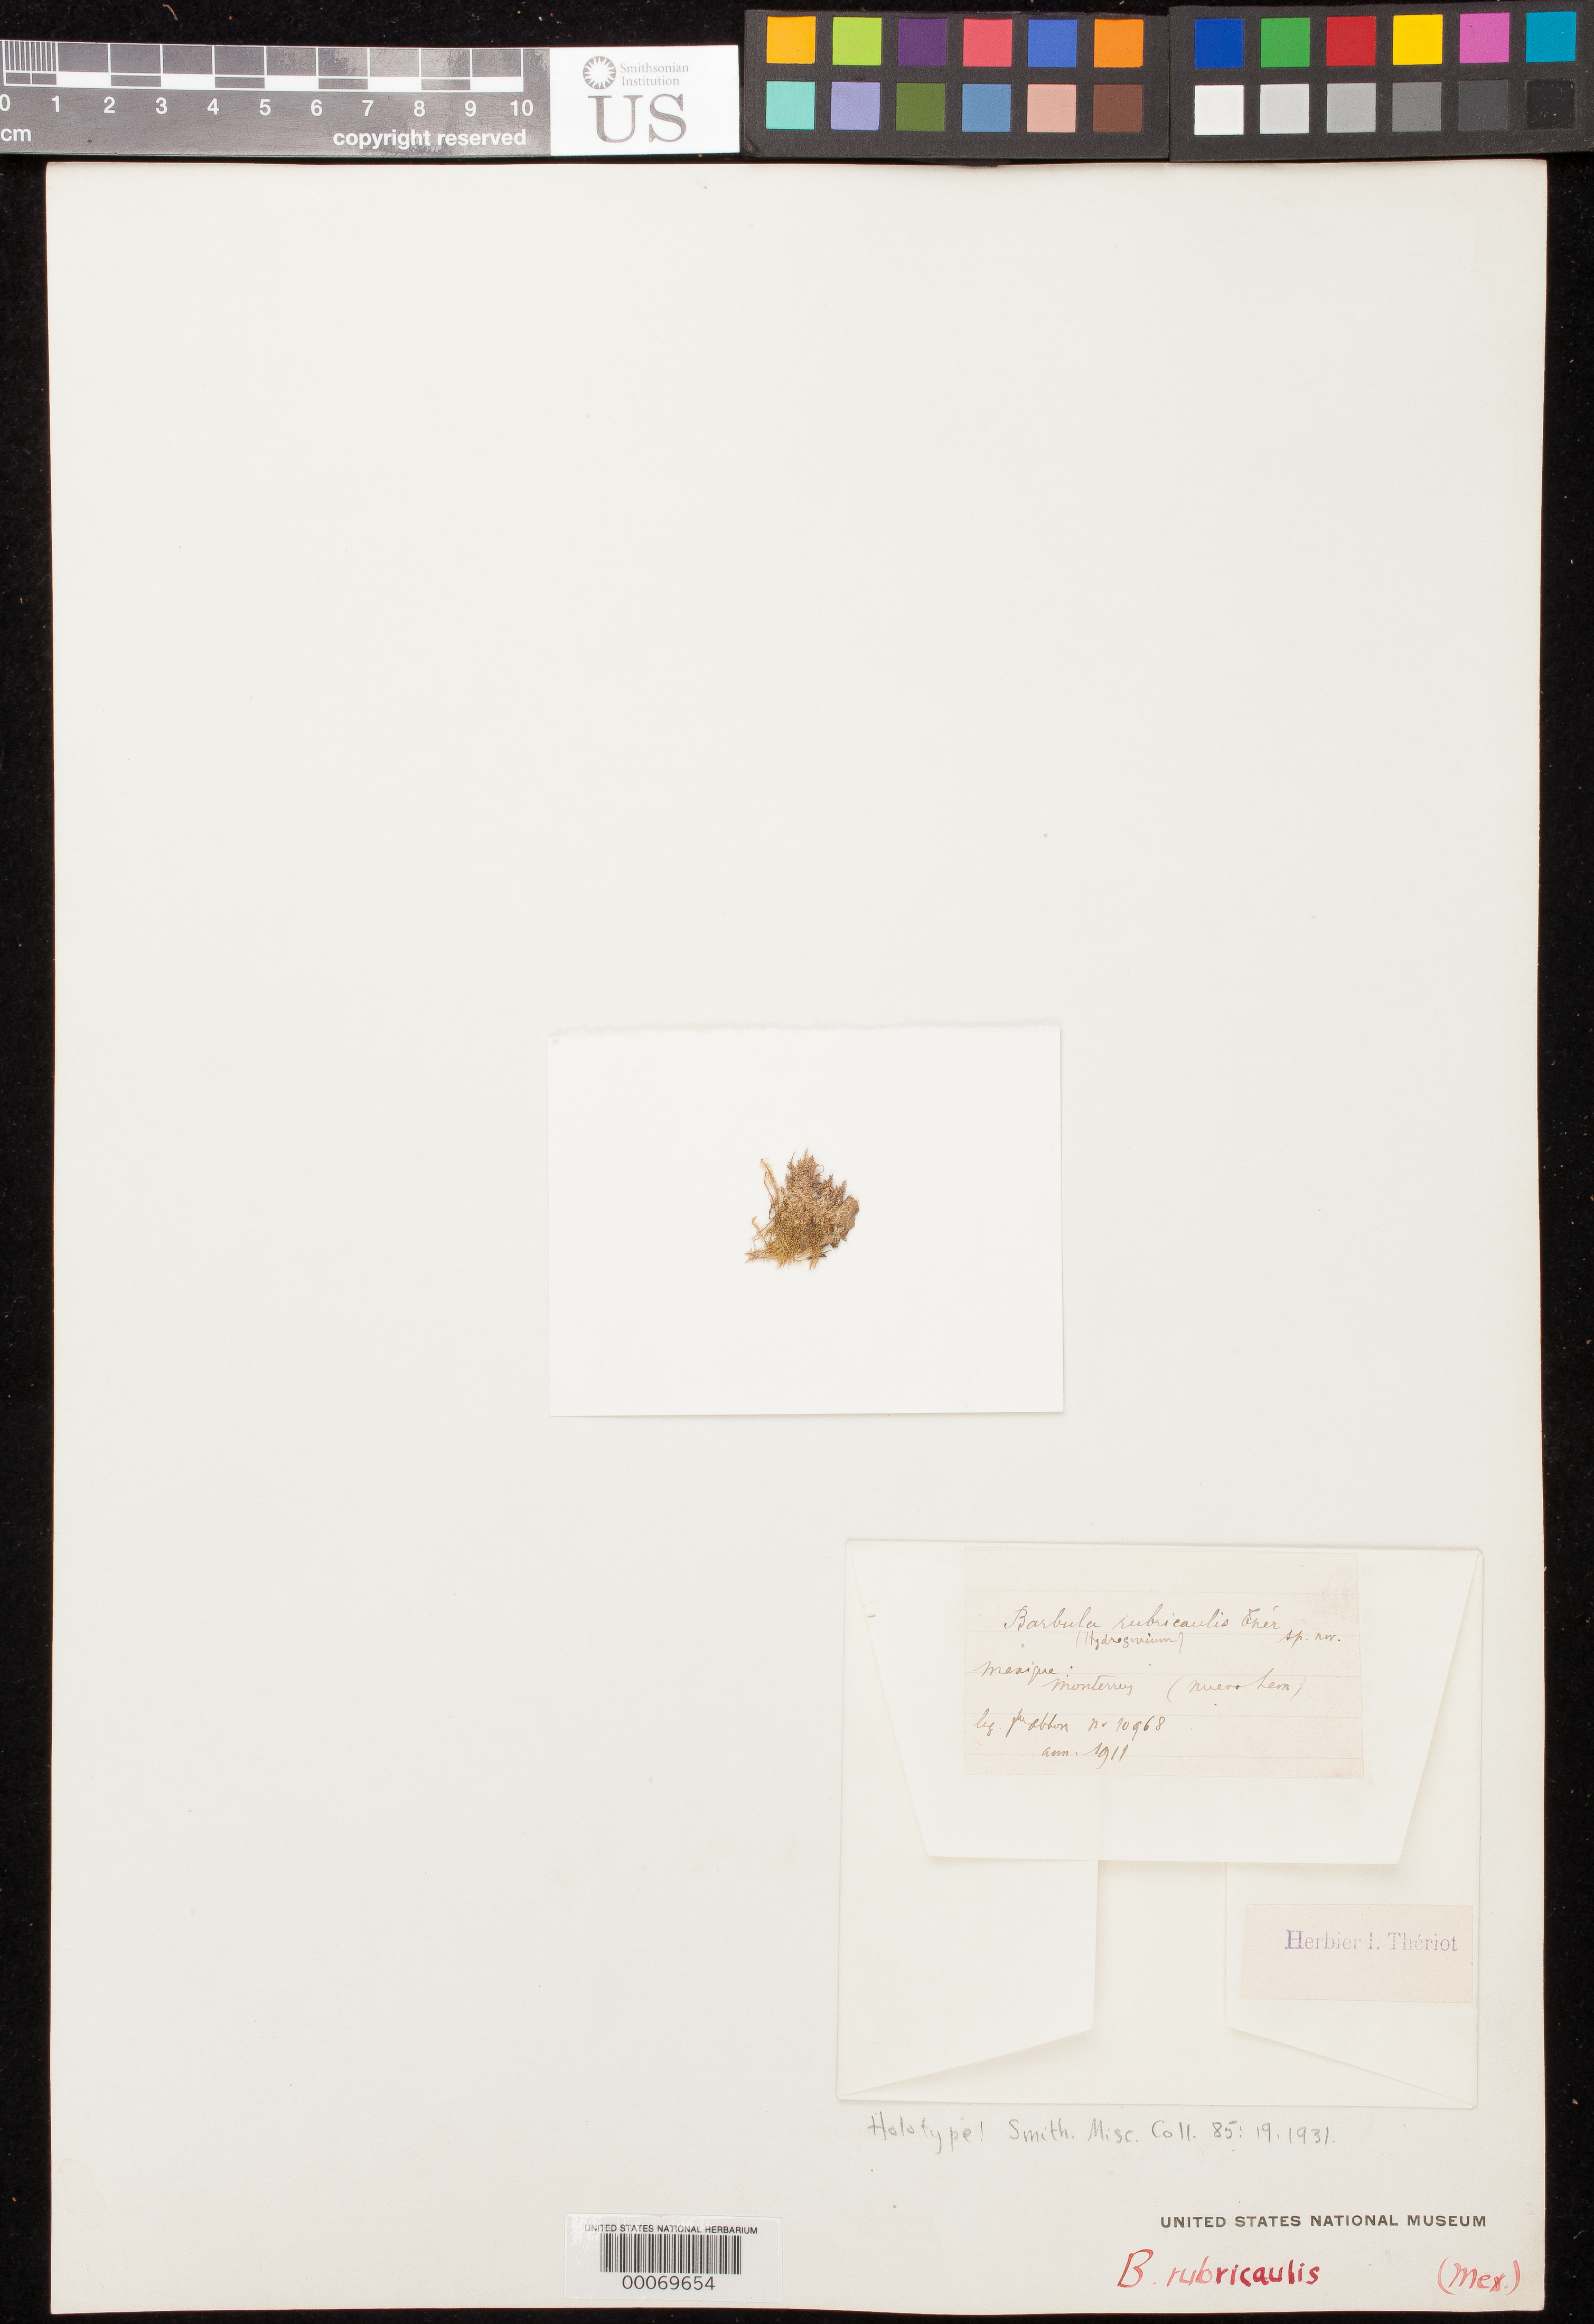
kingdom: Plantae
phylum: Bryophyta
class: Bryopsida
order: Pottiales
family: Pottiaceae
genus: Barbula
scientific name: Barbula rubricaulis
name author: Thér.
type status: Holotype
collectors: Bro. Abbon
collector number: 10968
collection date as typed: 1911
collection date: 1911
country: Mexico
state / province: Nuevo León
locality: Monterrey.